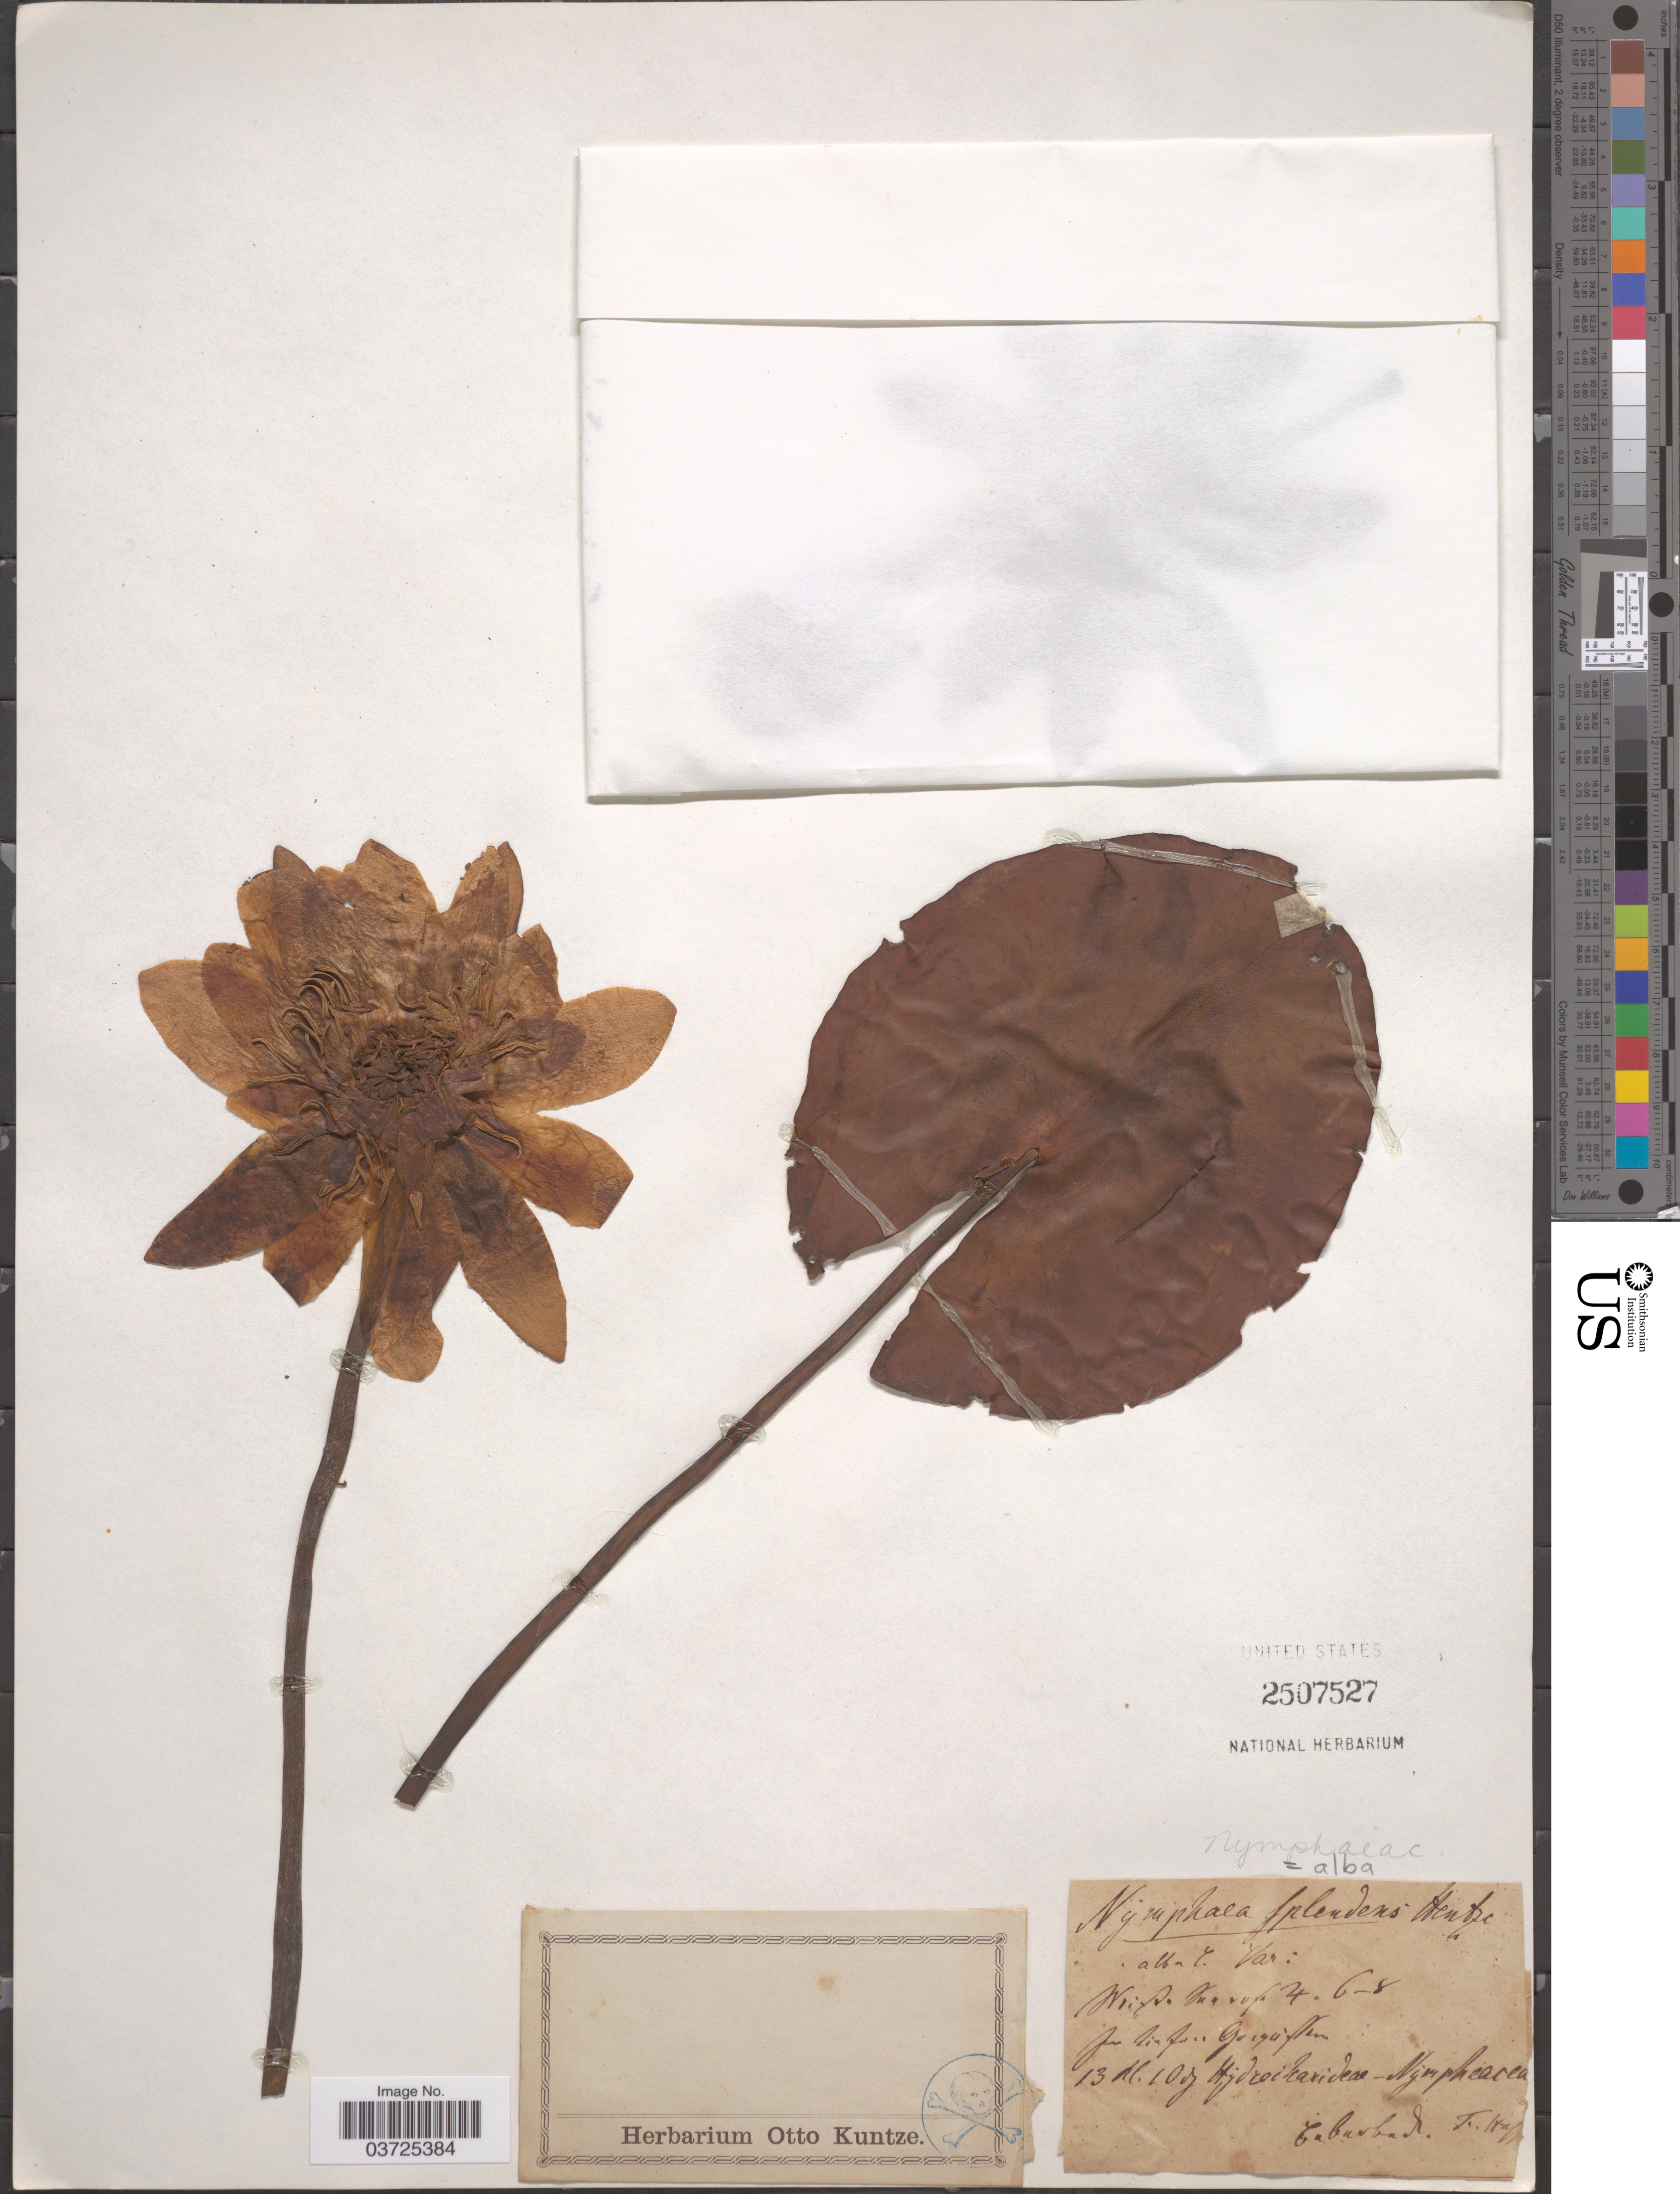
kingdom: Plantae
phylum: Tracheophyta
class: Magnoliopsida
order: Nymphaeales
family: Nymphaeaceae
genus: Nymphaea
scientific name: Nymphaea alba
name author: L.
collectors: T. Hall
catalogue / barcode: US 2507527